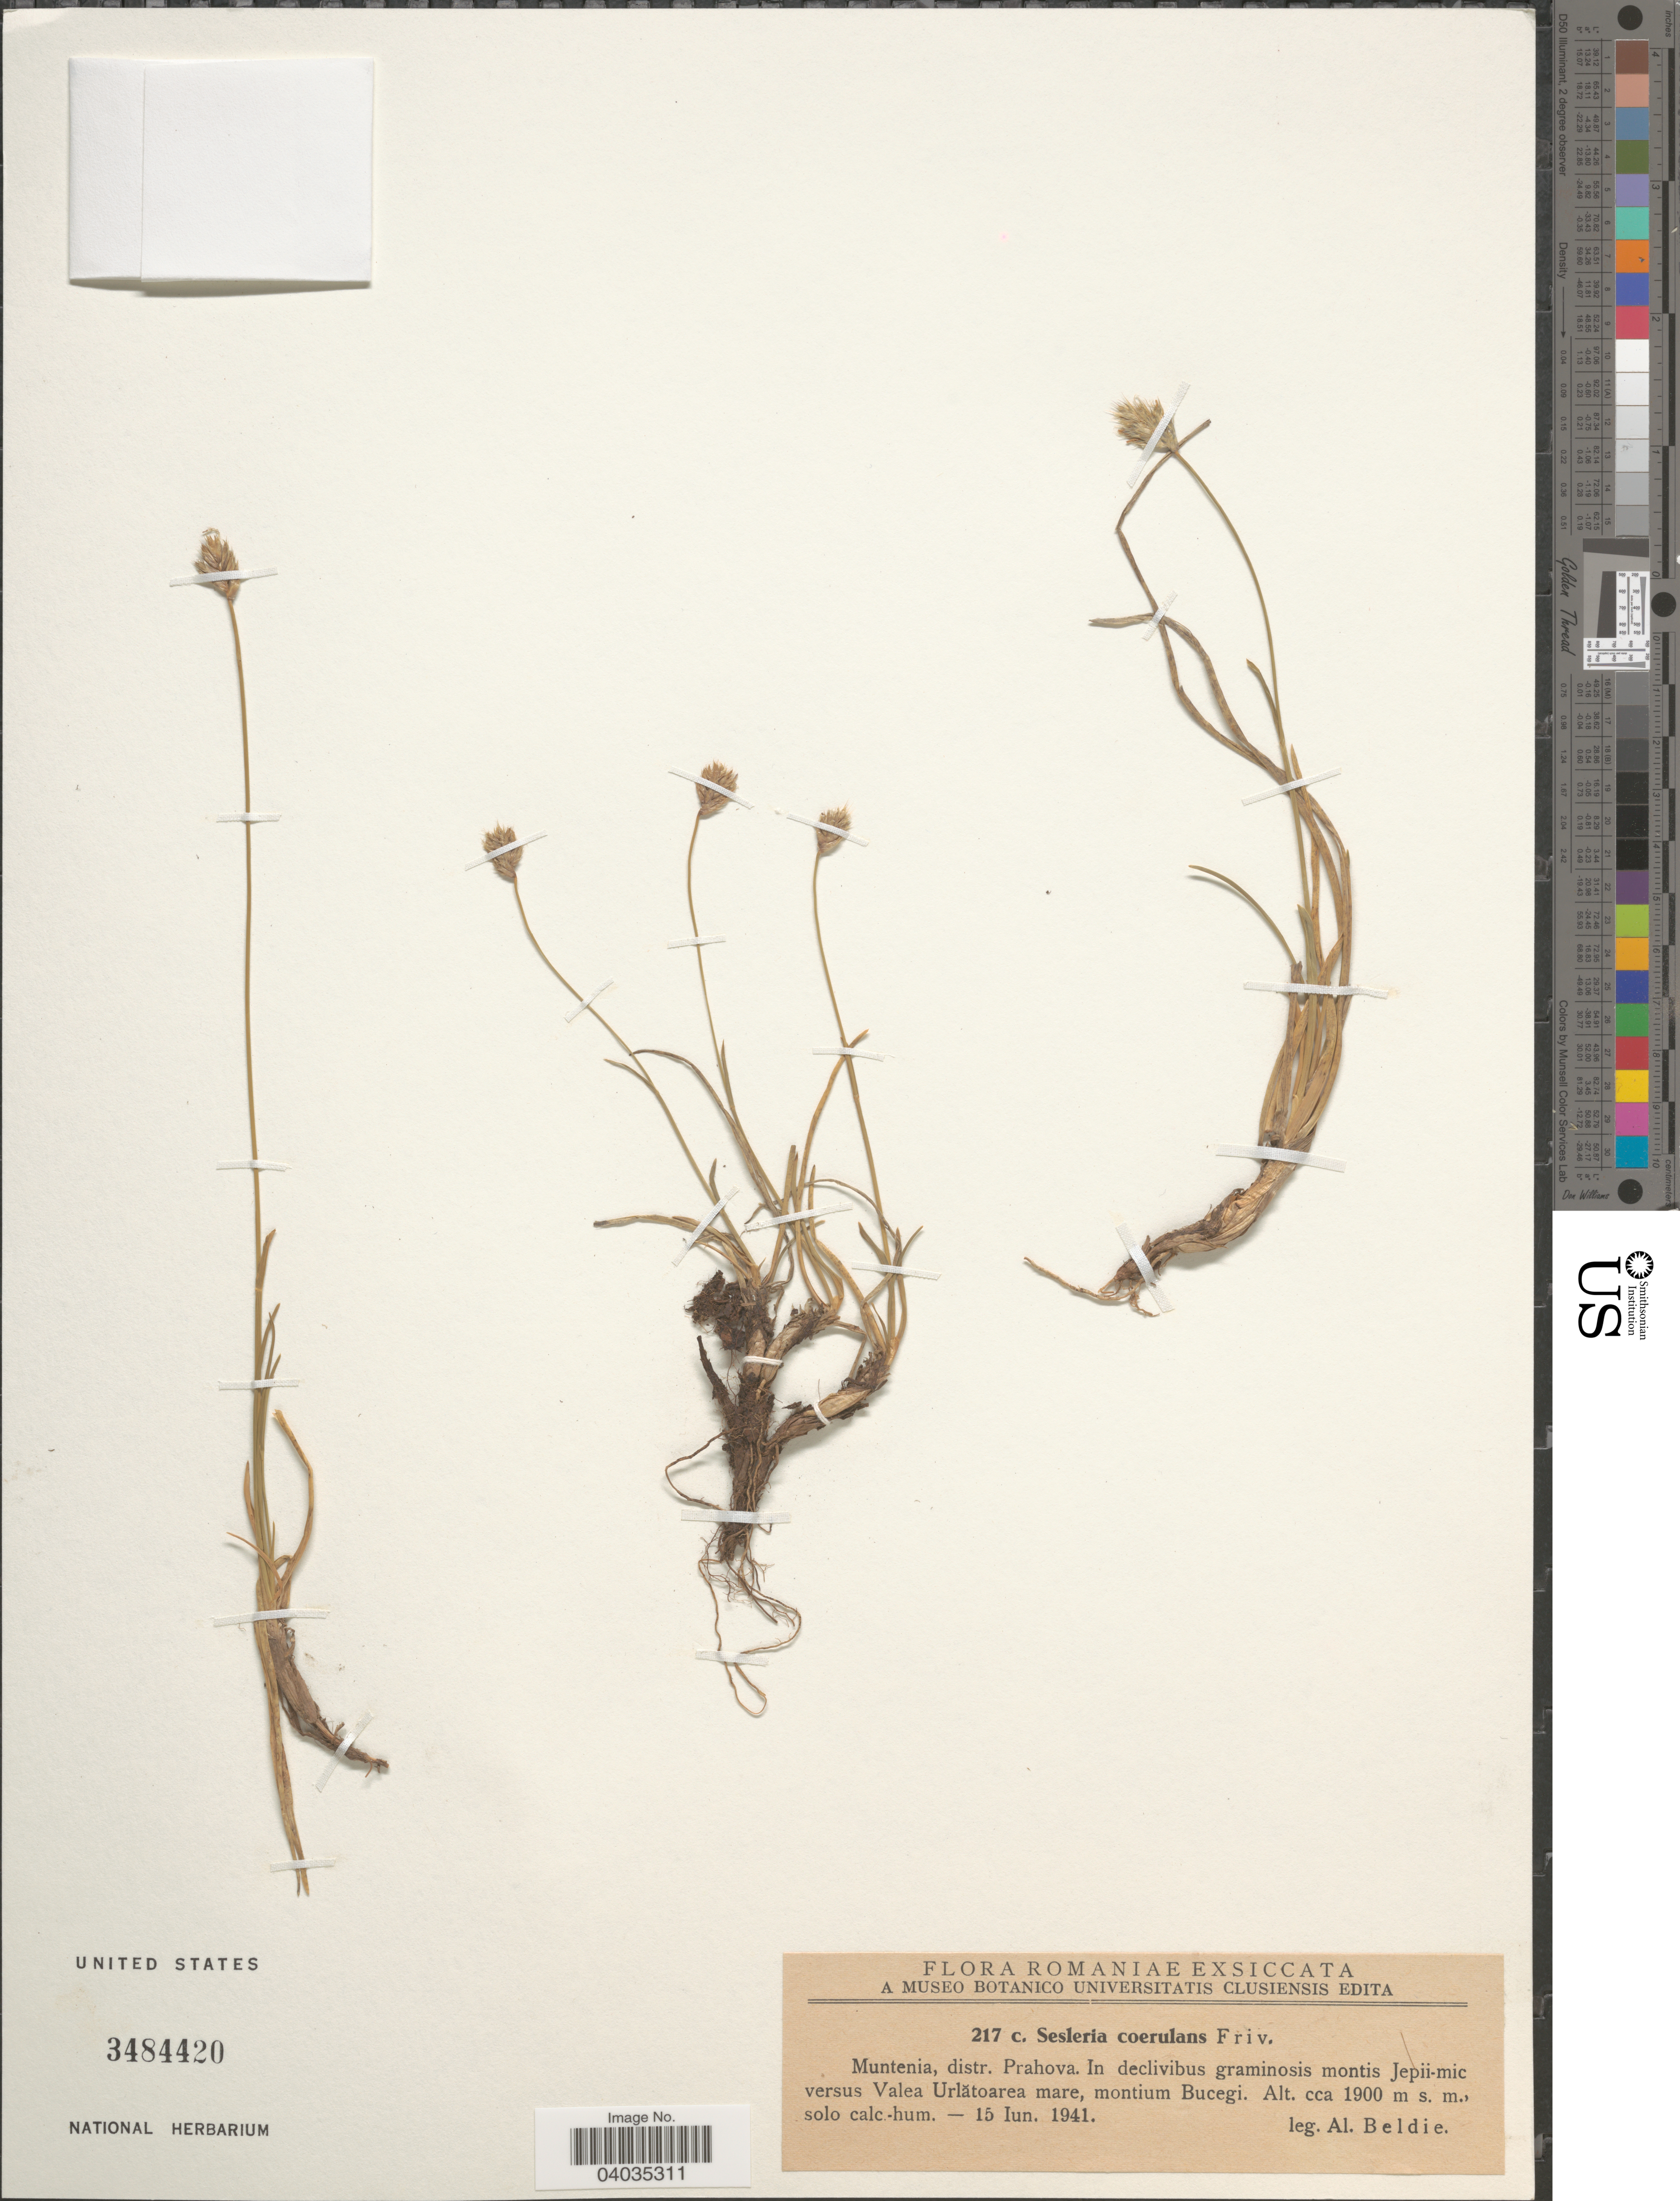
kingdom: Plantae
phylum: Tracheophyta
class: Liliopsida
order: Poales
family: Poaceae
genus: Sesleria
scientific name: Sesleria coerulans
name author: Friv.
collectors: A. Beldie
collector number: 217c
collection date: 1941-06-15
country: Romania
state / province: Prahova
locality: Romaniae. Muntenia, distr. Prahova. In declivibus graminosis montis Jepii-mic versus Valea Urlâtoarea mare, montium Bucegi.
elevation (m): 1900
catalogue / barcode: US 3484420